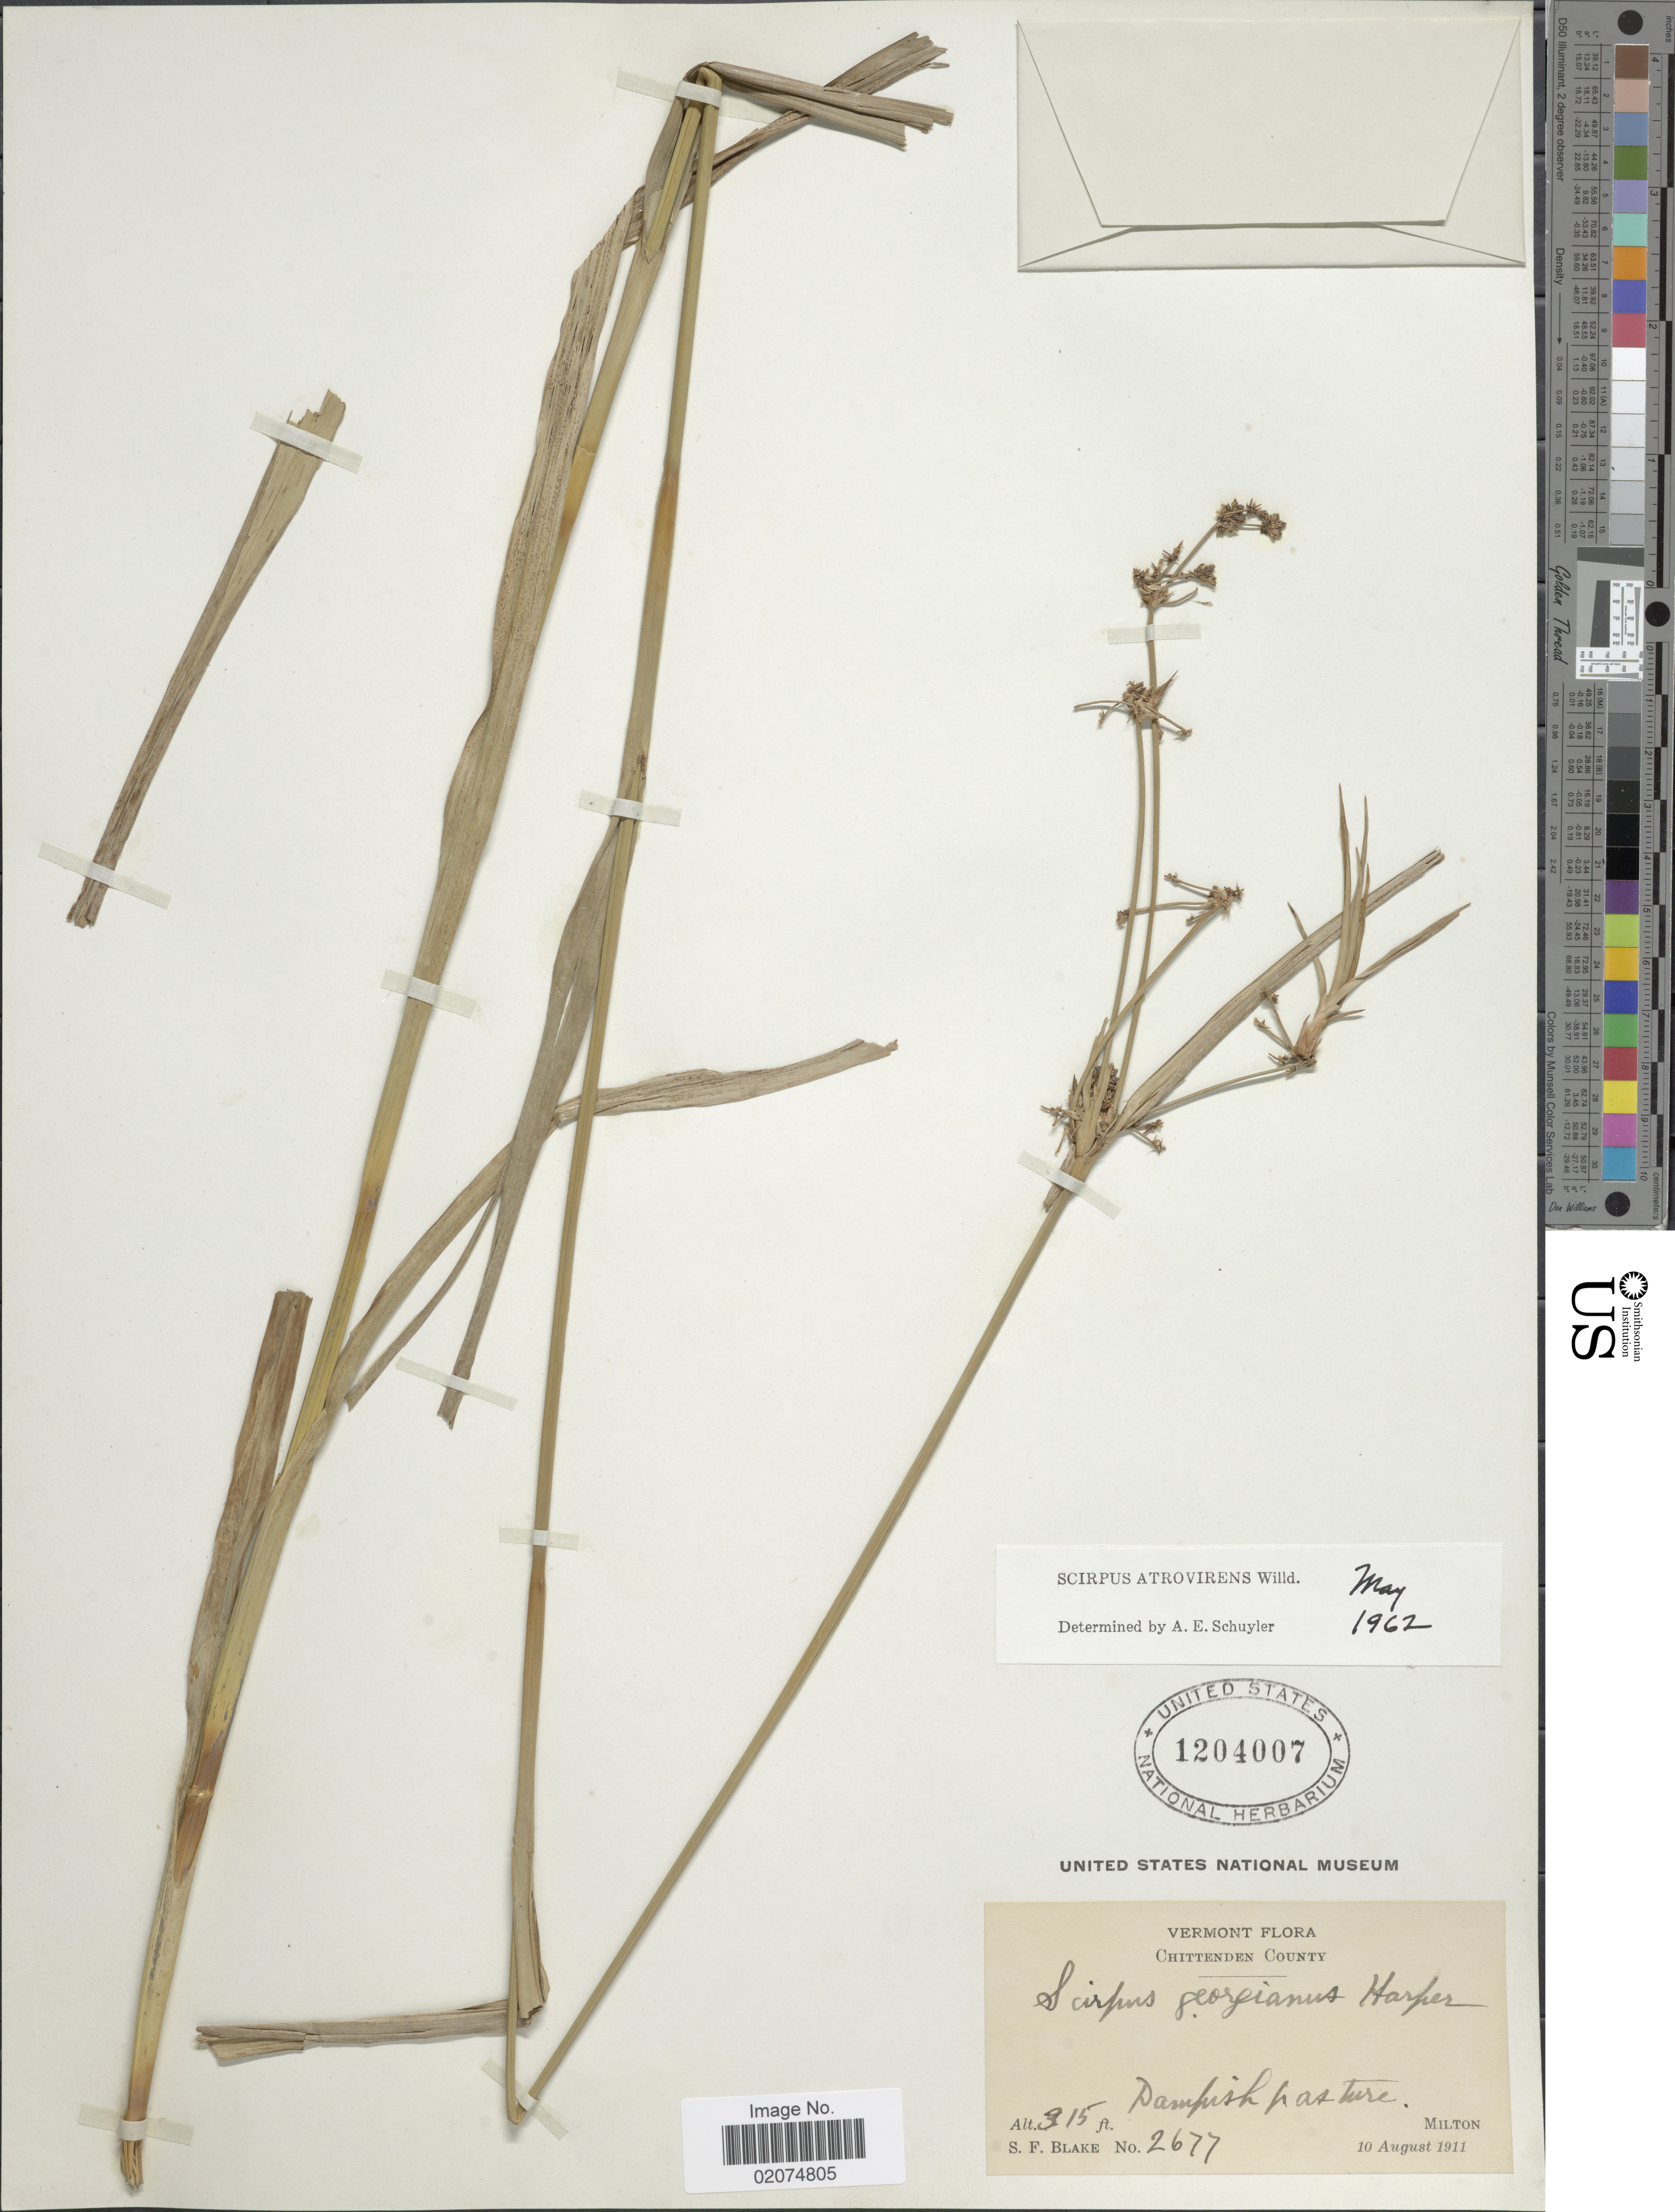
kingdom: Plantae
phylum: Tracheophyta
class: Liliopsida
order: Poales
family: Cyperaceae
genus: Scirpus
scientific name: Scirpus atrovirens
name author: Willd.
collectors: S. Blake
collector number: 2677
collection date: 1911-08-10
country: United States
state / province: Vermont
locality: Chittenden County, Milton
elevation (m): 96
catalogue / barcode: US 1204007